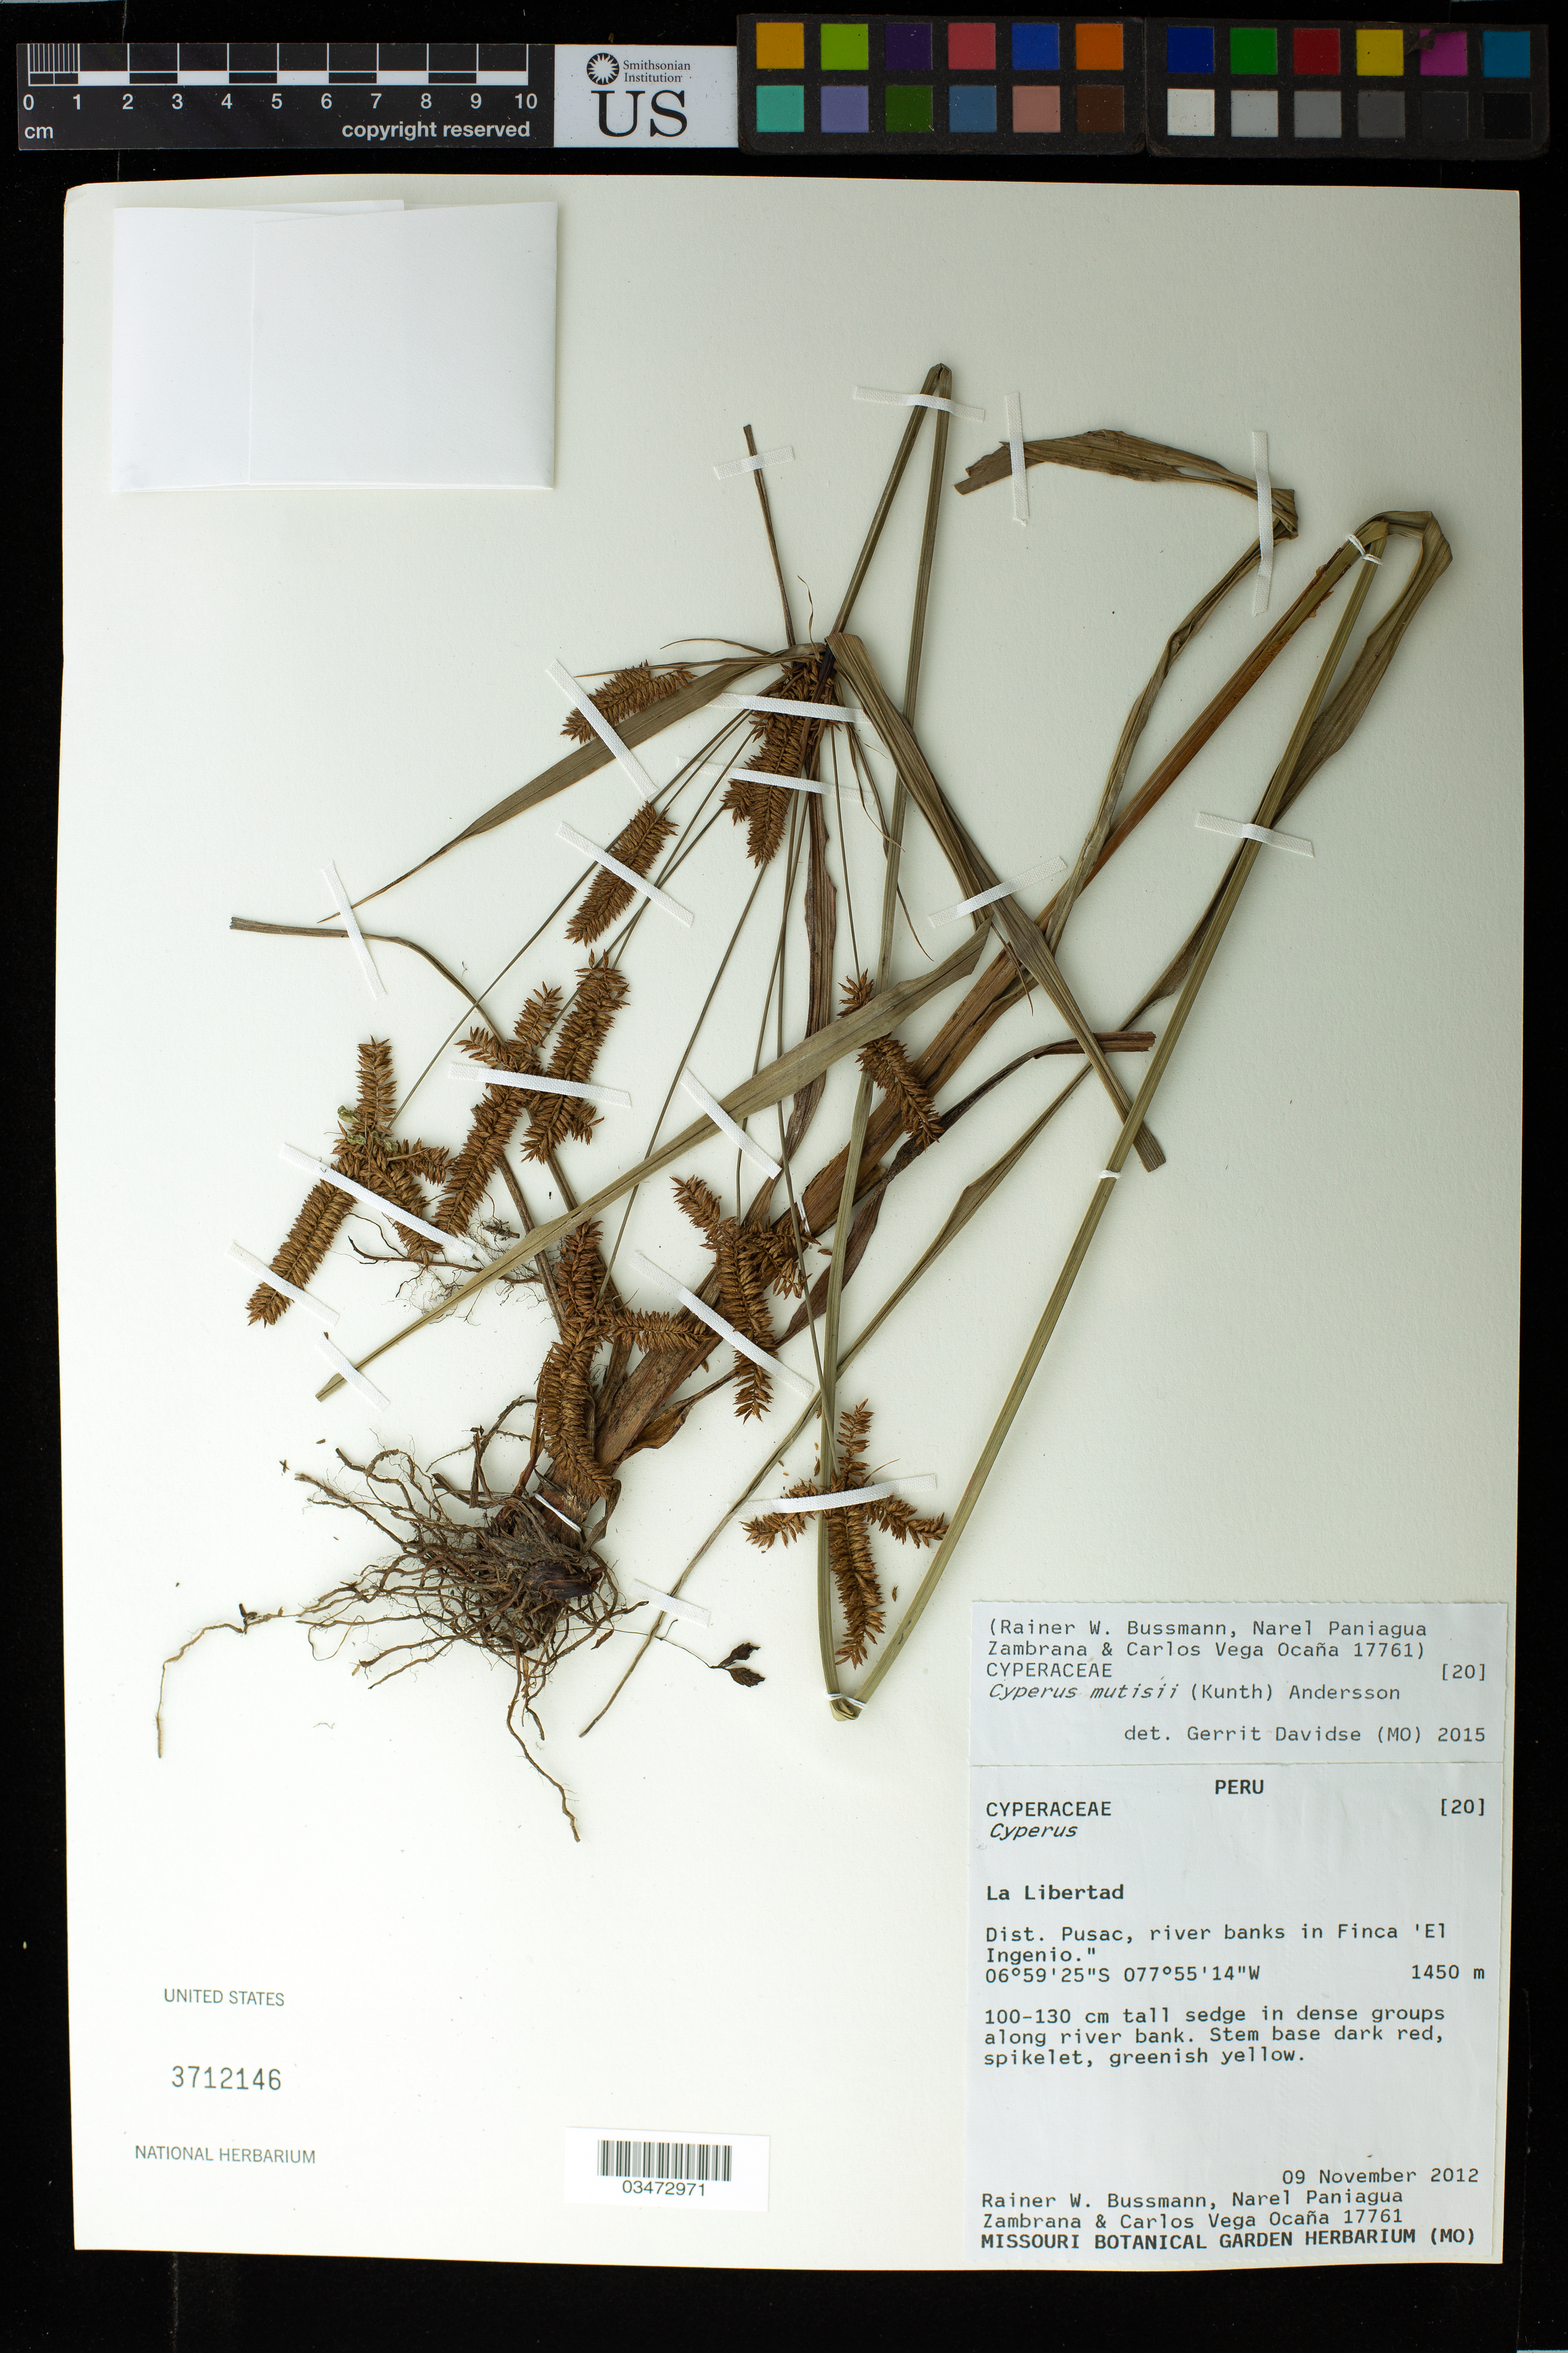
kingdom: Plantae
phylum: Tracheophyta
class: Liliopsida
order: Poales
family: Cyperaceae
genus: Cyperus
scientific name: Cyperus mutisii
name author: (Kunth) Andersson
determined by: Davidse, Gerrit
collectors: R. W. Bussmann, N. Paniagua Zambrana & C. Vega Ocaña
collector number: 17761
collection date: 2012-11-09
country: Peru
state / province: La Libertad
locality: La Libertad. Dist. Pusac, river banks in Finca 'El Ingenio'.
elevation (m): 1450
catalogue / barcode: US 3712146